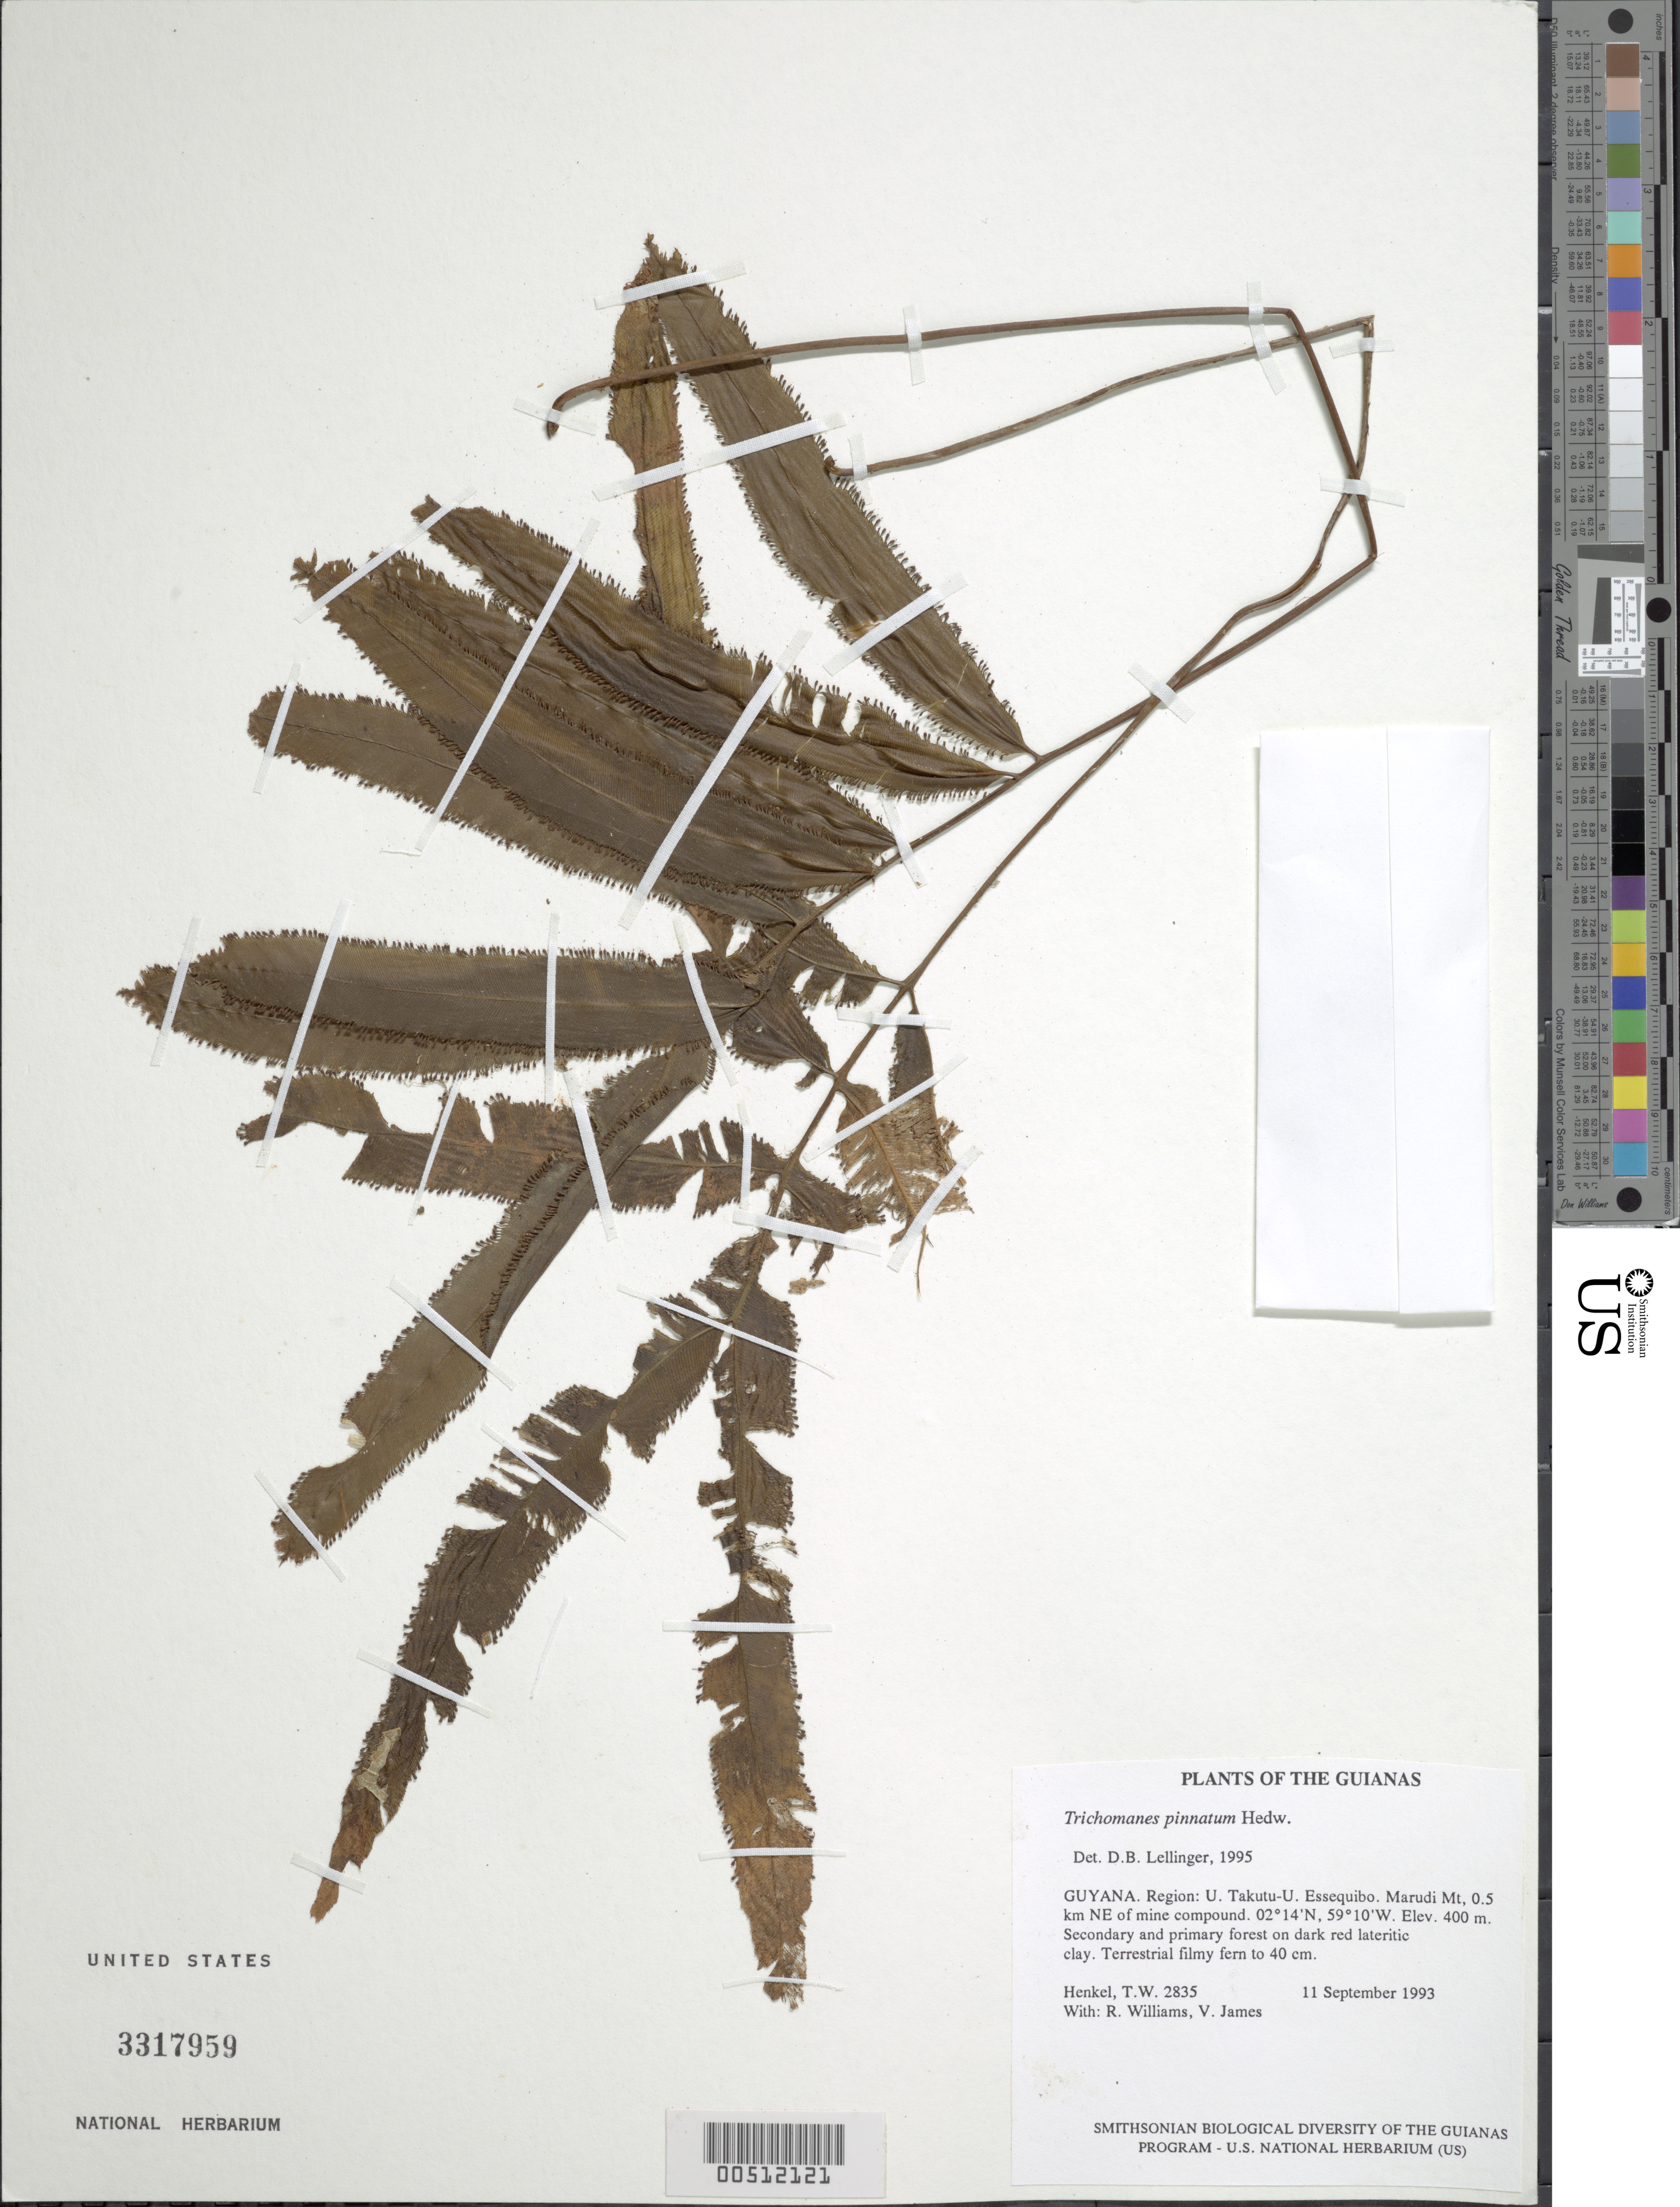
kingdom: Plantae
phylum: Tracheophyta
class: Polypodiopsida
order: Hymenophyllales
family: Hymenophyllaceae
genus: Trichomanes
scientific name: Trichomanes longifolium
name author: Desv.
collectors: T. Henkel, R. Williams & V. James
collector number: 2835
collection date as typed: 11 September 1993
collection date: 1993-09-11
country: Guyana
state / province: U. Takutu-U. Essequibo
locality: Marudi Mt, 0.5 km NE of mine compound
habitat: Secondary and primary forest on dark red lateritic clay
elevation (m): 400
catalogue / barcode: US 3317959